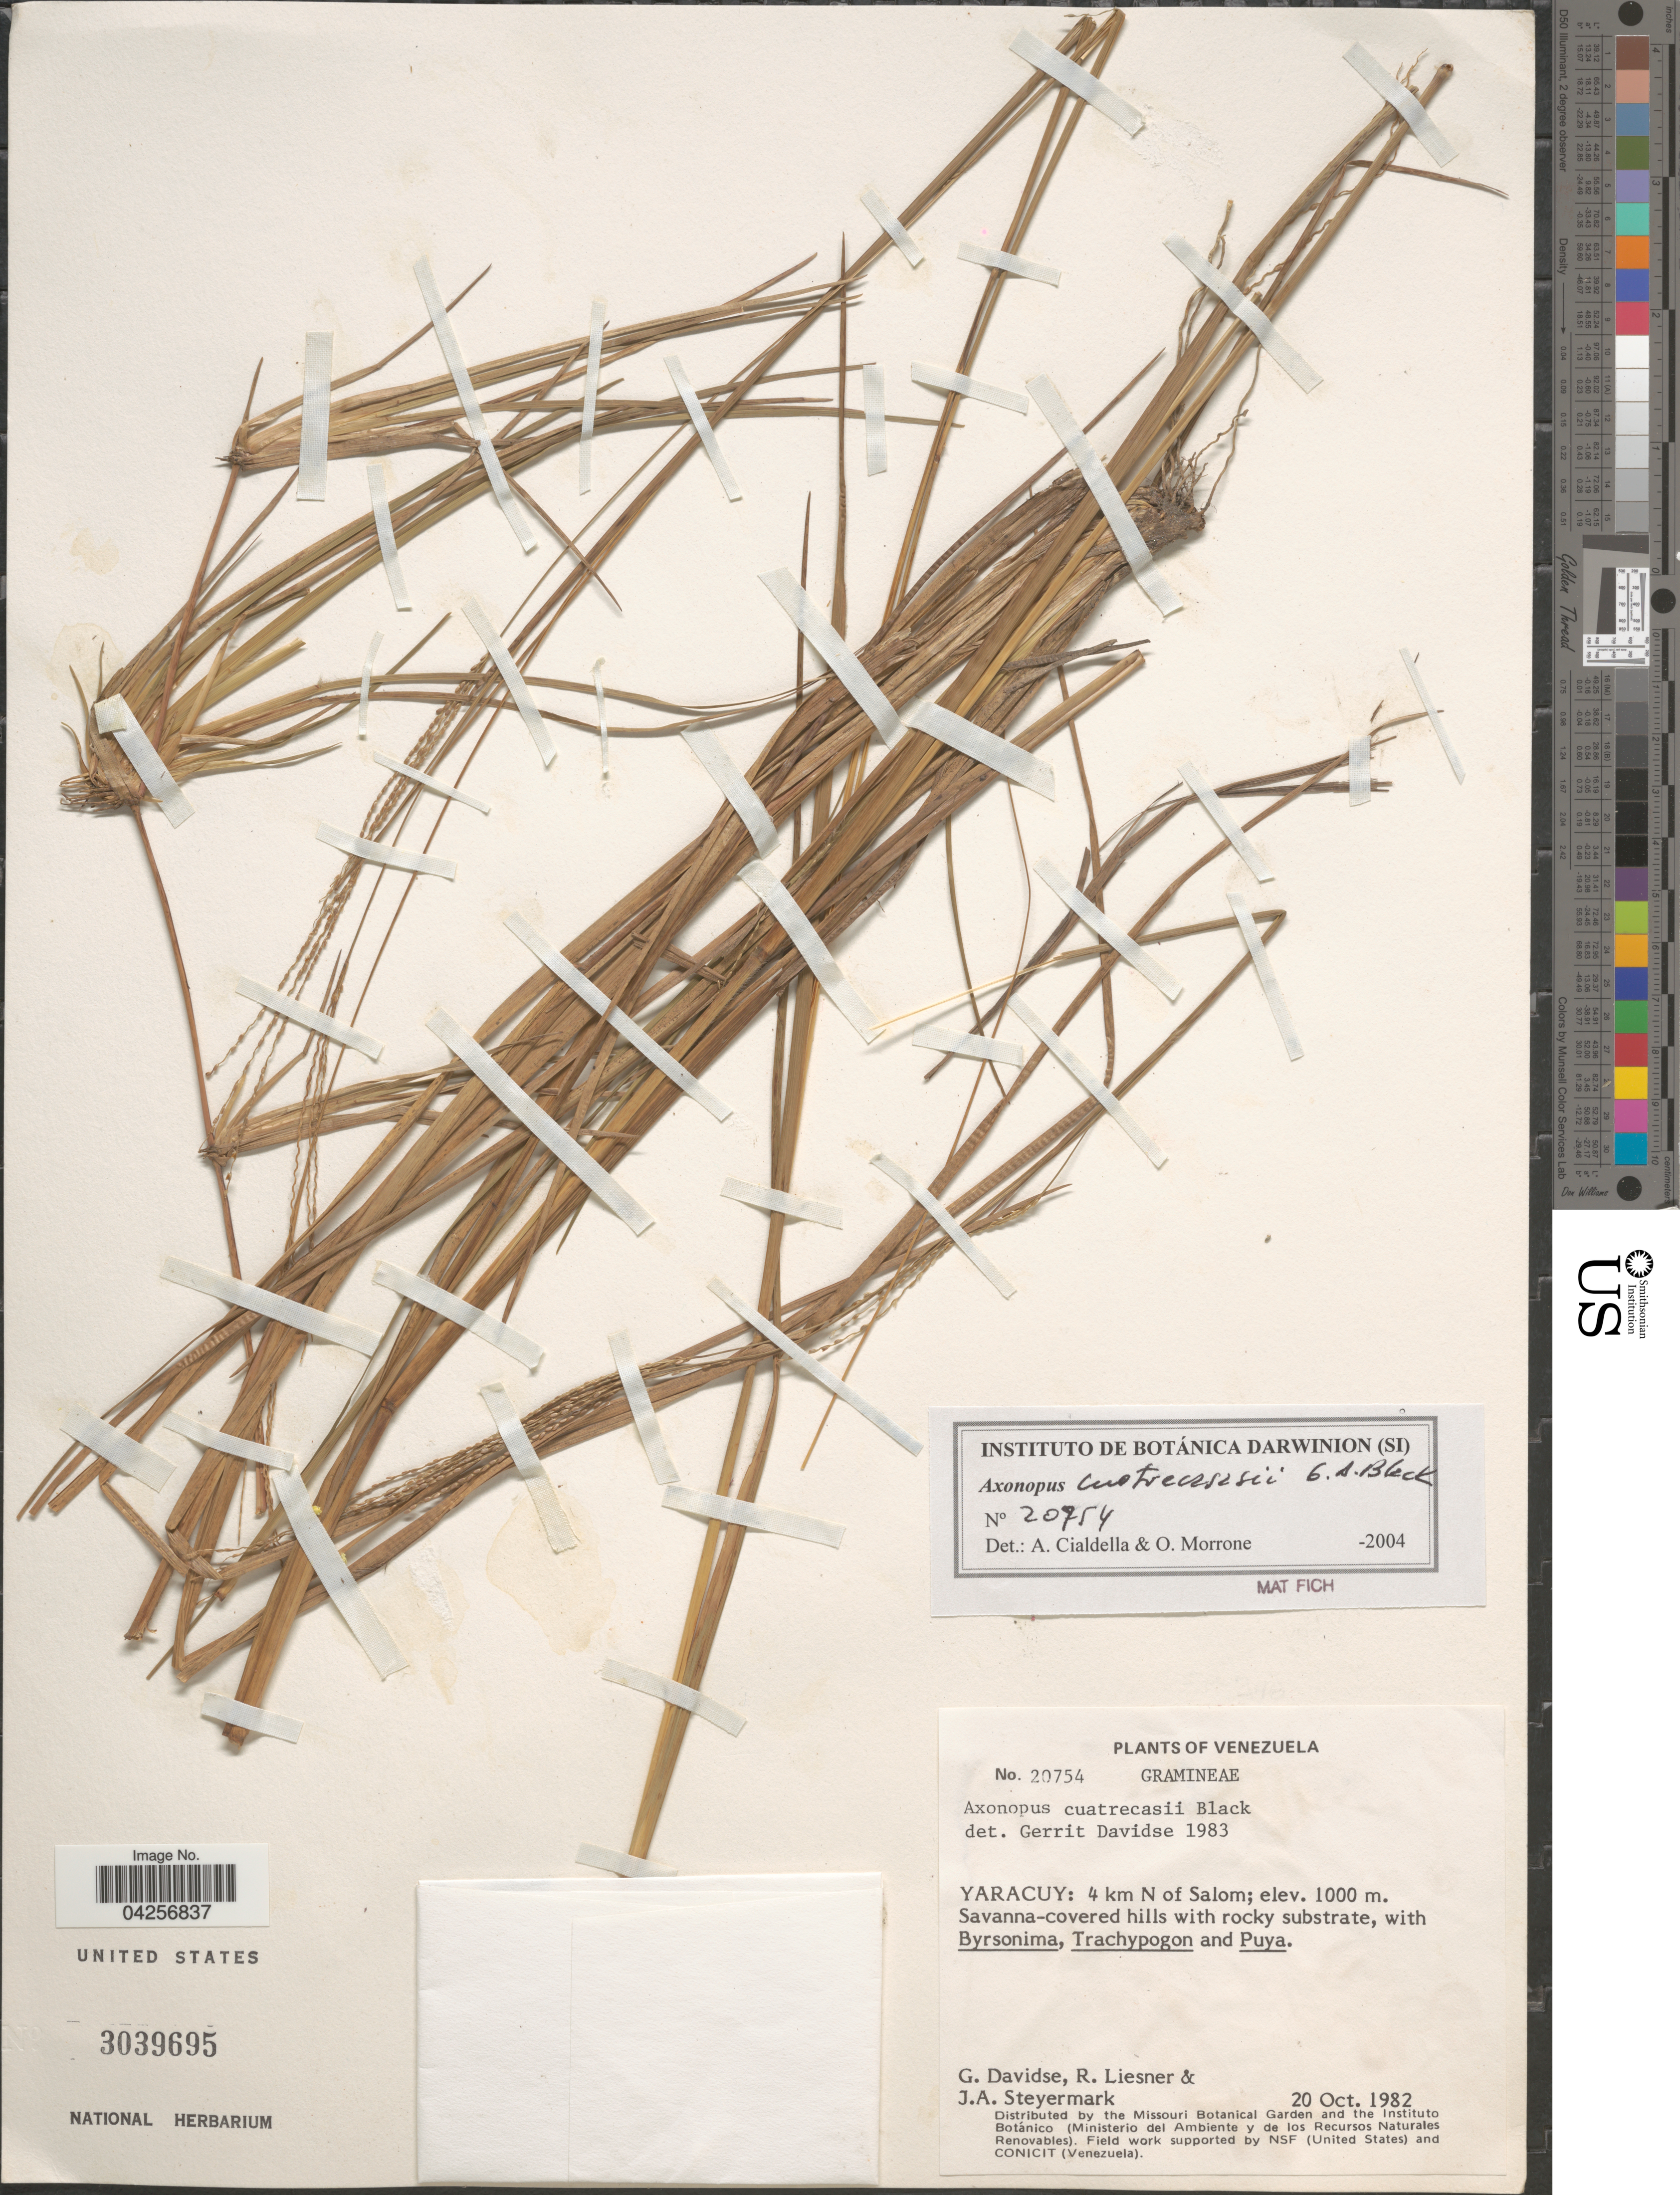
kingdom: Plantae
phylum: Tracheophyta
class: Liliopsida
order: Poales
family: Poaceae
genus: Axonopus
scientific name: Axonopus cuatrecasasii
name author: G.A. Black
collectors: G. Davidse, R. L. Liesner & J. Steyermark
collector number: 20754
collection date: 1982-10-20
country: Venezuela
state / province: Yaracuy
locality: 4 km N of Salom.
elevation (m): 1000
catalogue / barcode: US 3039695